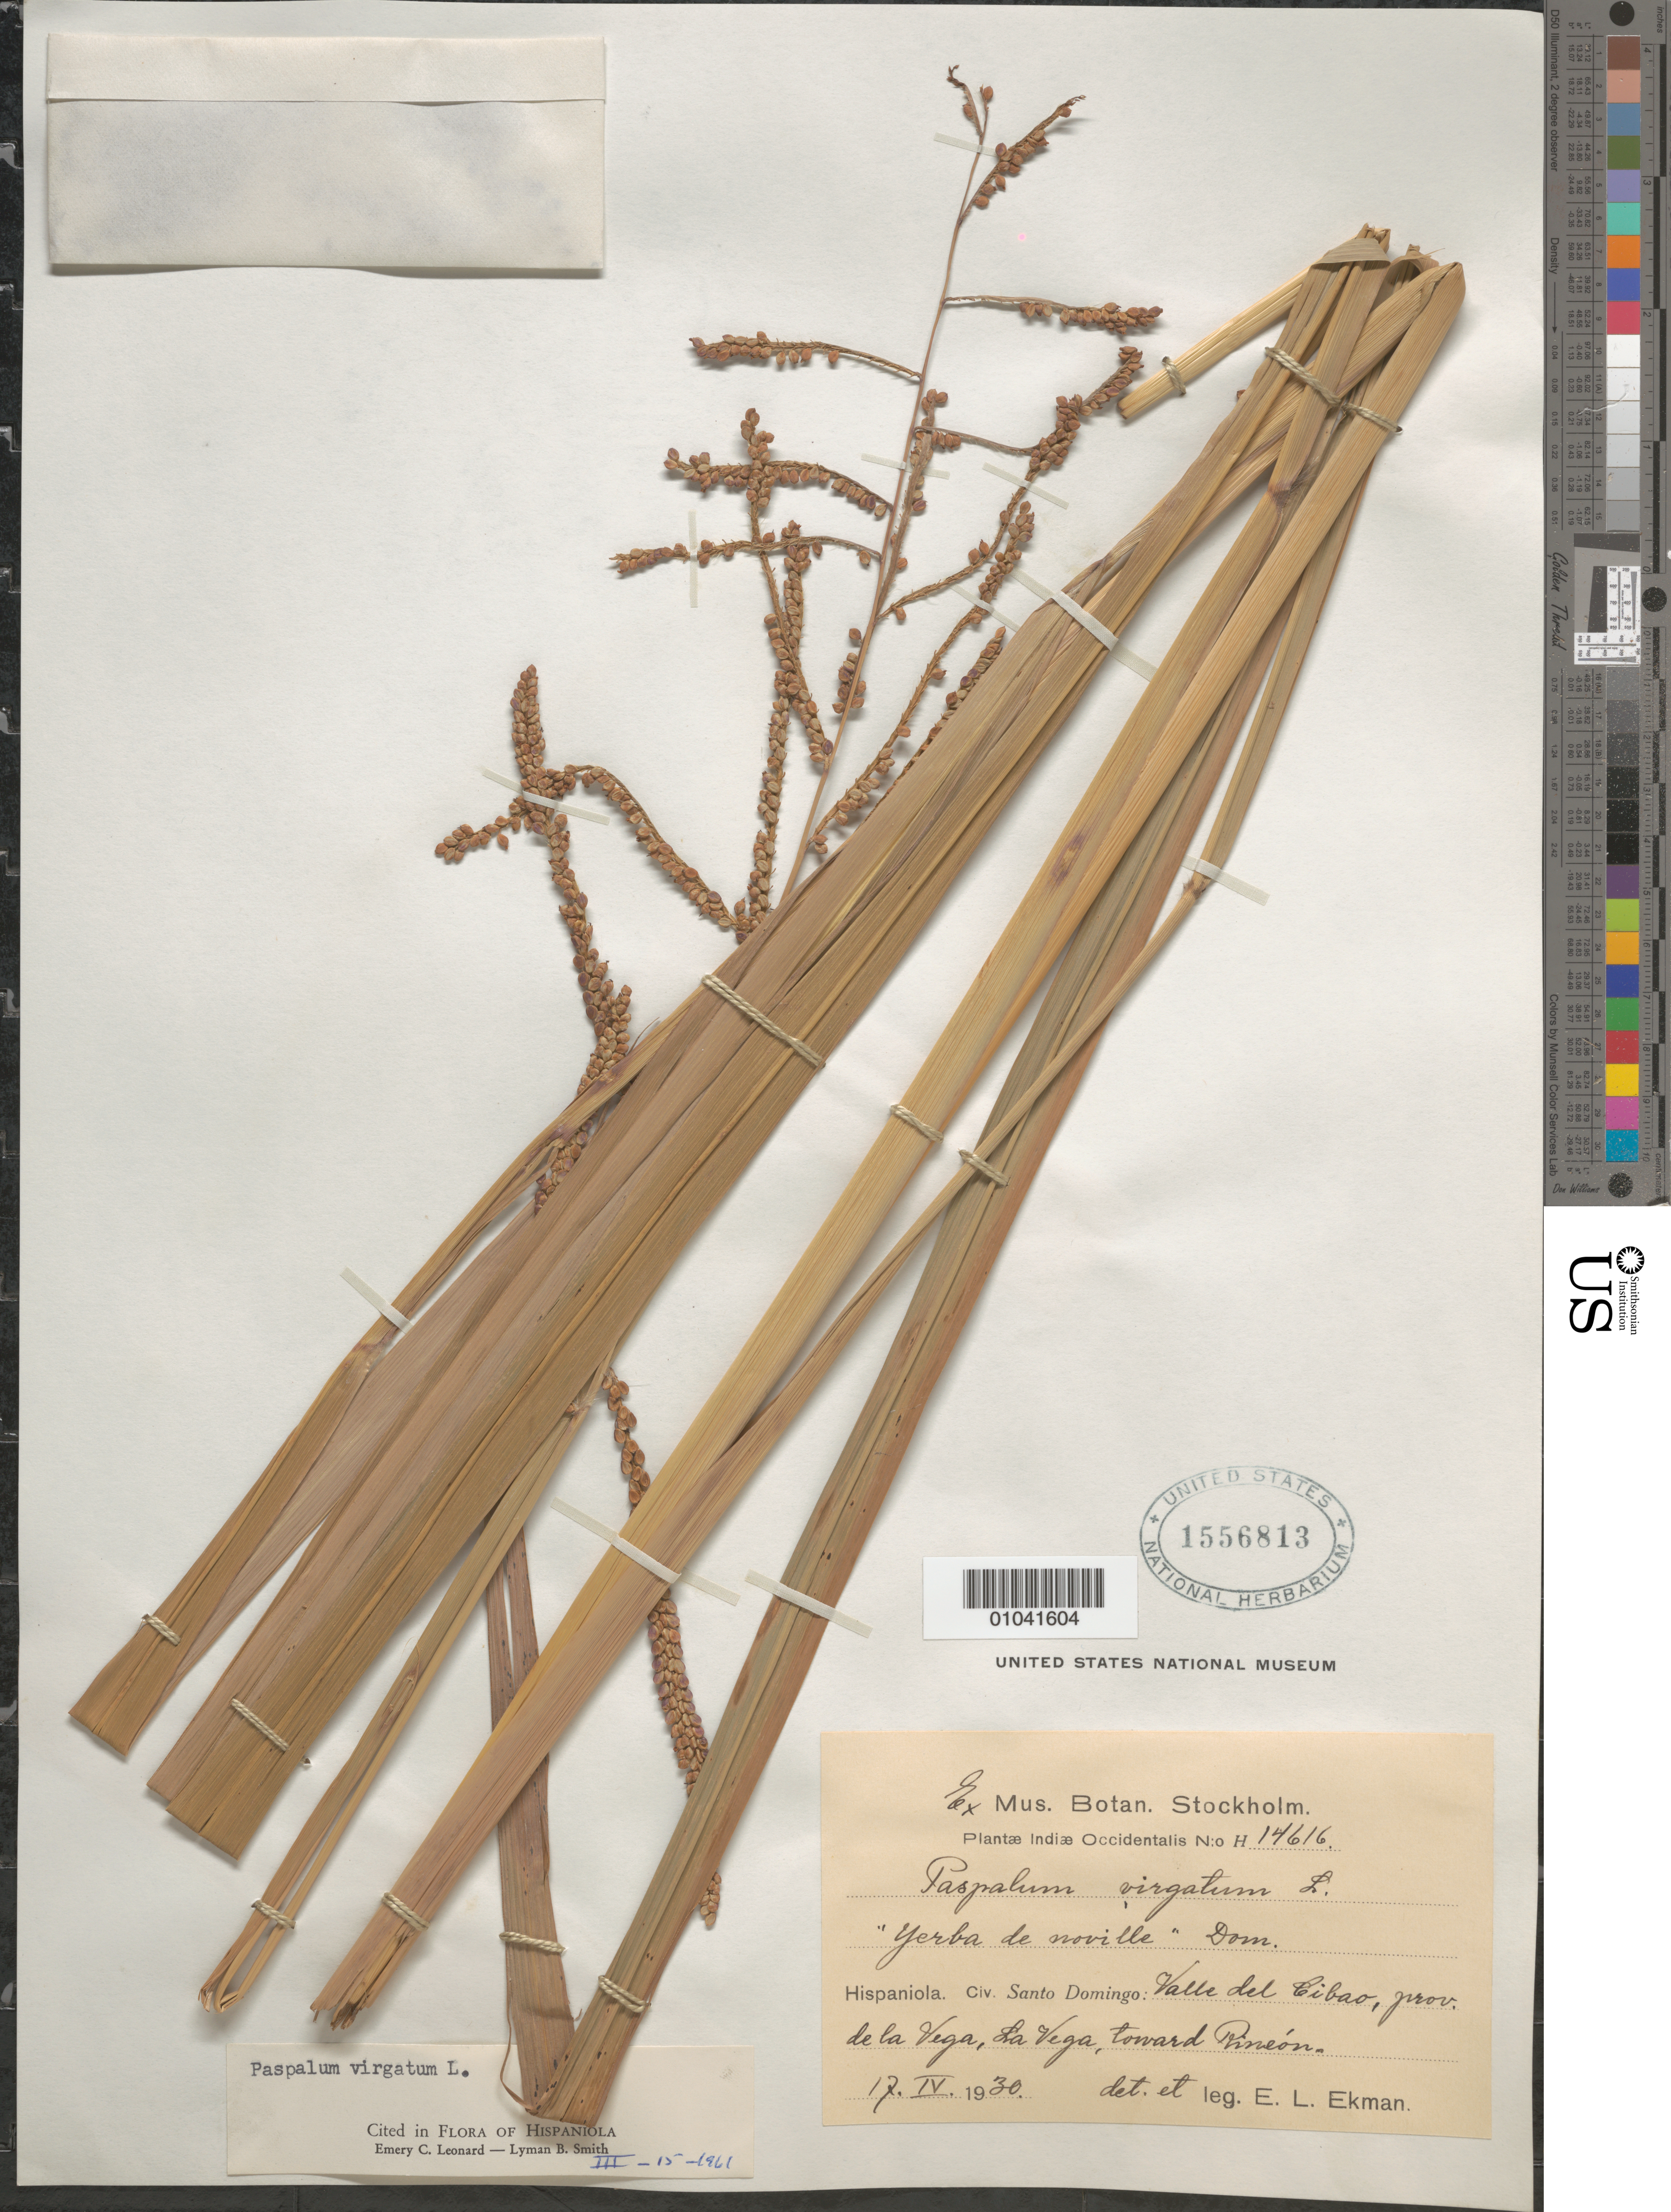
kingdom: Plantae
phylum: Tracheophyta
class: Liliopsida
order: Poales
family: Poaceae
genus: Paspalum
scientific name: Paspalum virgatum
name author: L.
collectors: E. L. Ekman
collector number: H 14616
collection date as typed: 17 Apr 1930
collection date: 1930-04-17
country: Dominican Republic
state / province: Distrito Nacional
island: Hispaniola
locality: Valle del Cibao, prov. de la Vega, La Vega, toward Pineon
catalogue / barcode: US 1556813